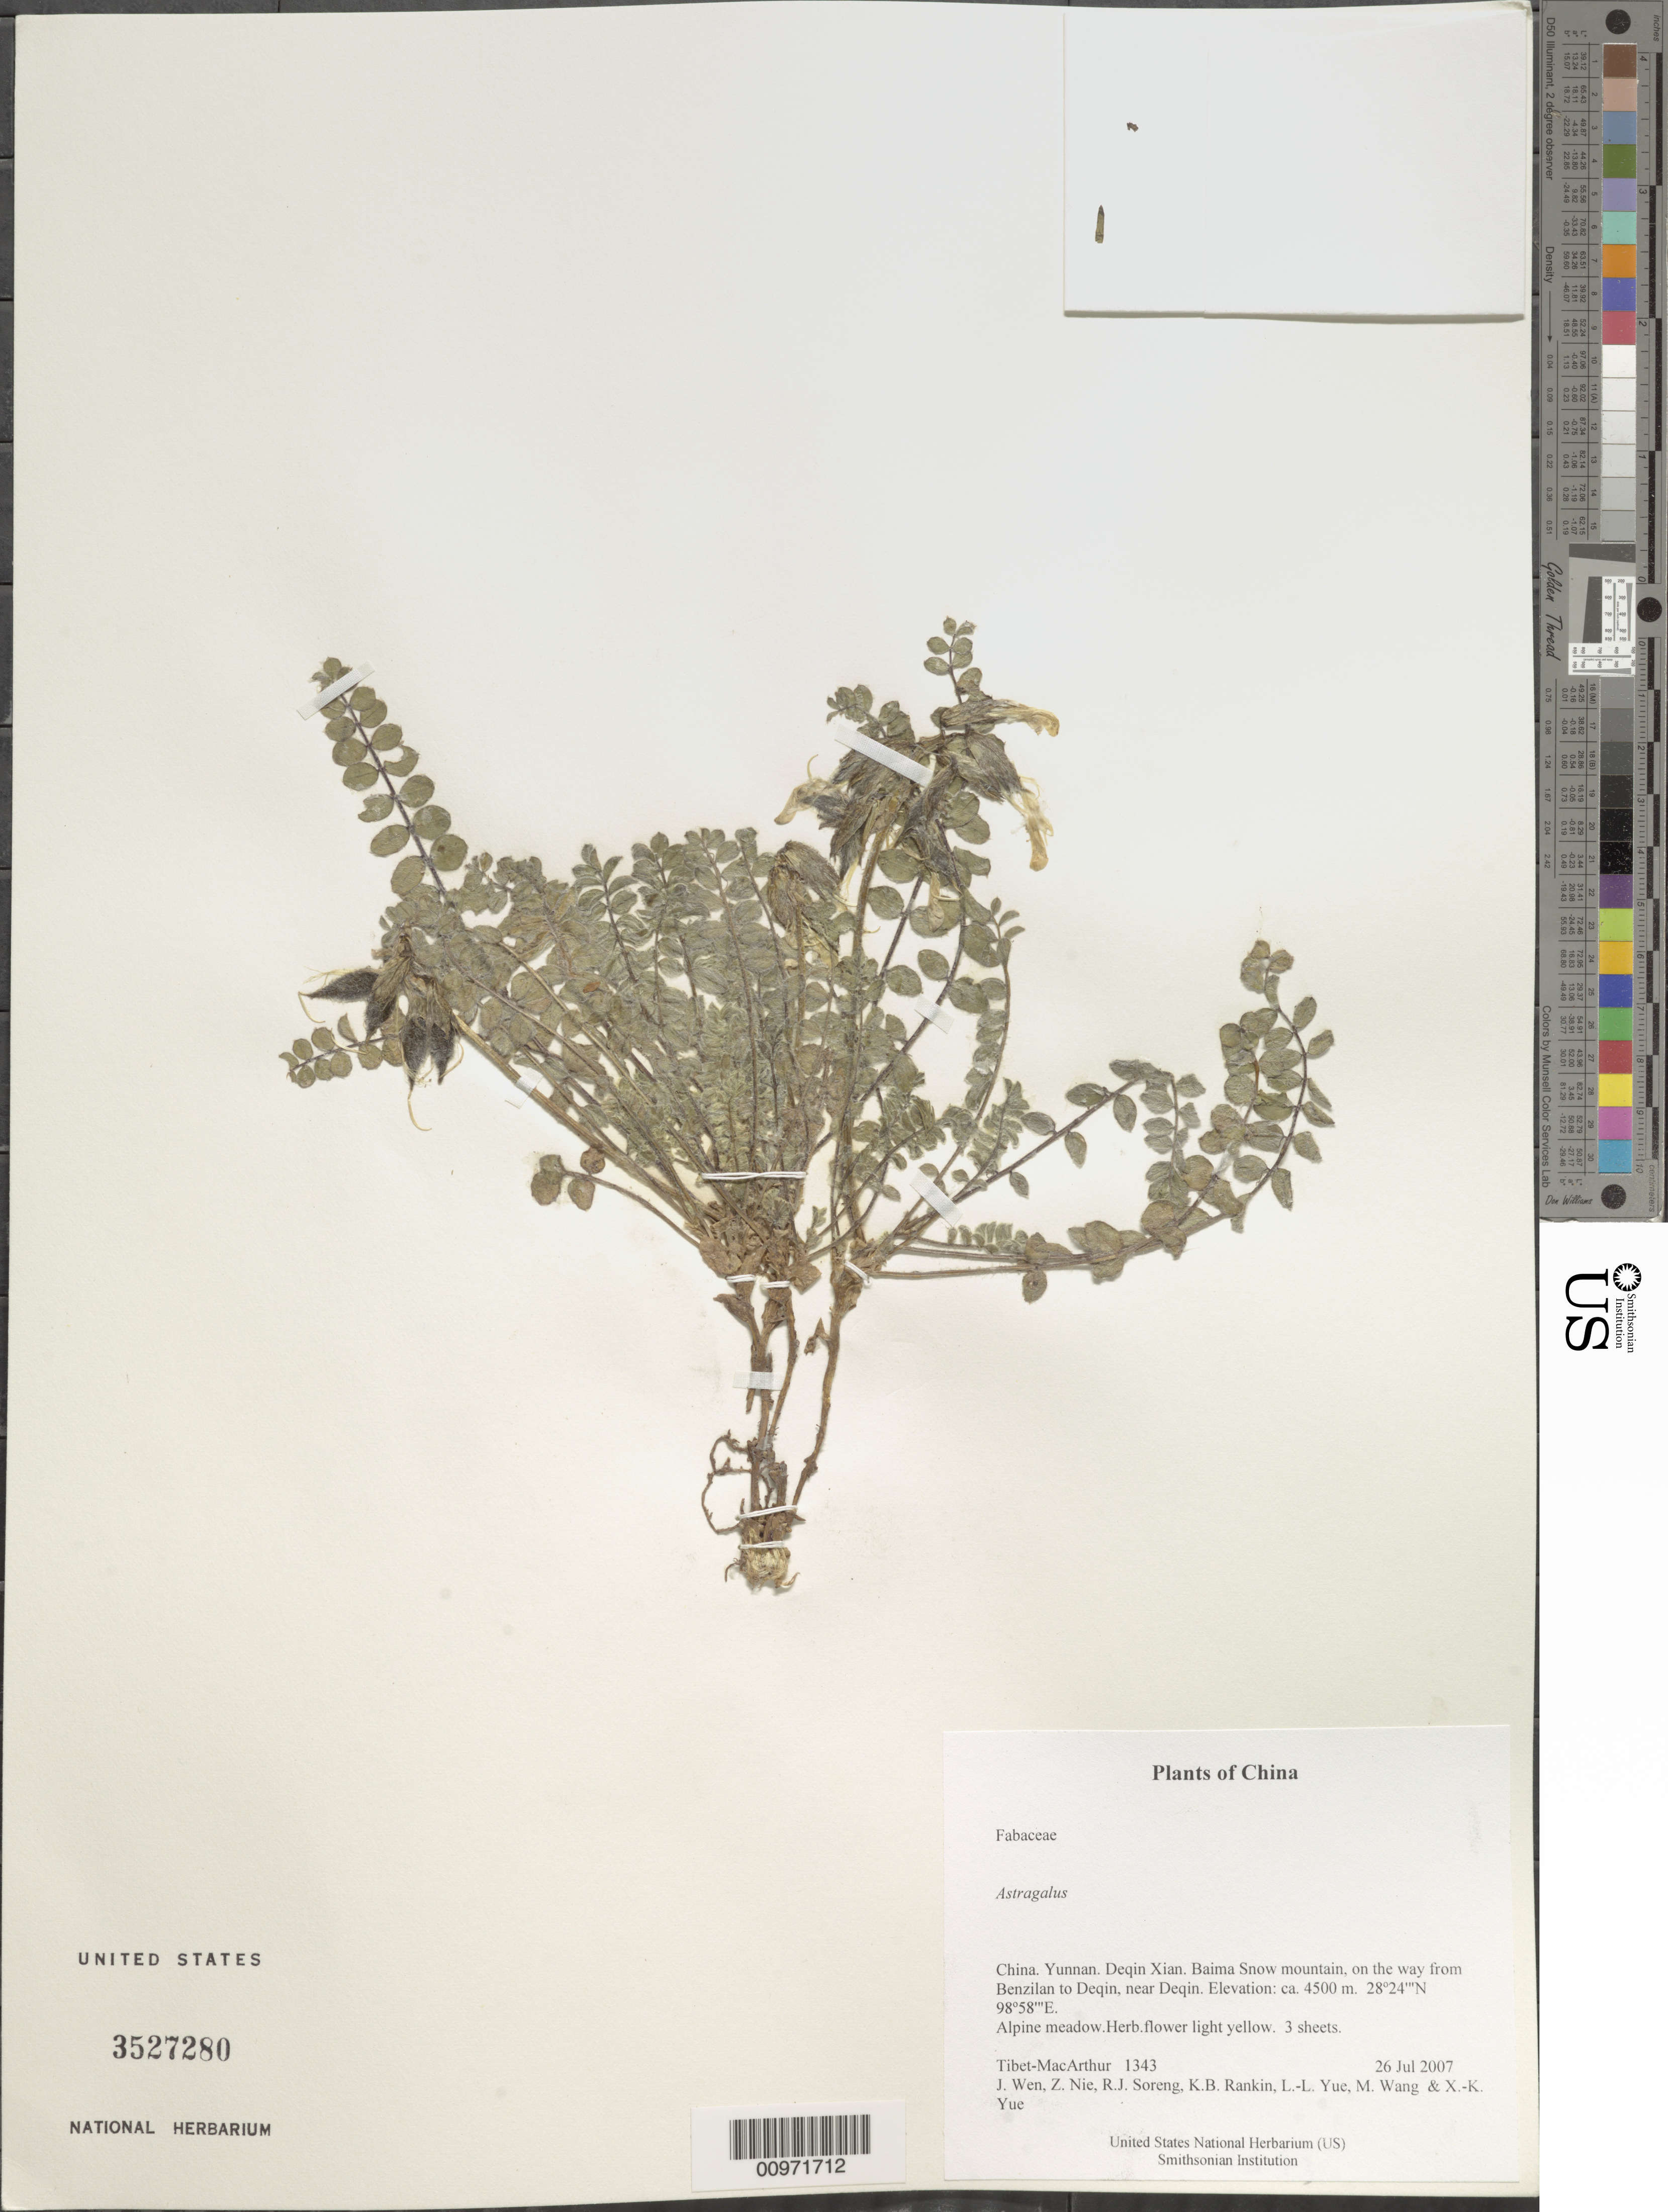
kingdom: Plantae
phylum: Tracheophyta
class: Magnoliopsida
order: Fabales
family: Fabaceae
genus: Astragalus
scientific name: Astragalus sp.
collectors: Tibet-MacArthur, J. Wen, Z. Nie, R. J. Soreng, K. Rankin, L. Yue, M. Wang & X. Yue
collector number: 1343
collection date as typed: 26 Jul 2007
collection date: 2007-07-26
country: China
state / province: Yunnan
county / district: Deqin Xian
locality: Baima Snow mountain, on the way from Benzilan to Deqin, near Deqin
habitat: Alpine meadow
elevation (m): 4500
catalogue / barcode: US 3527280